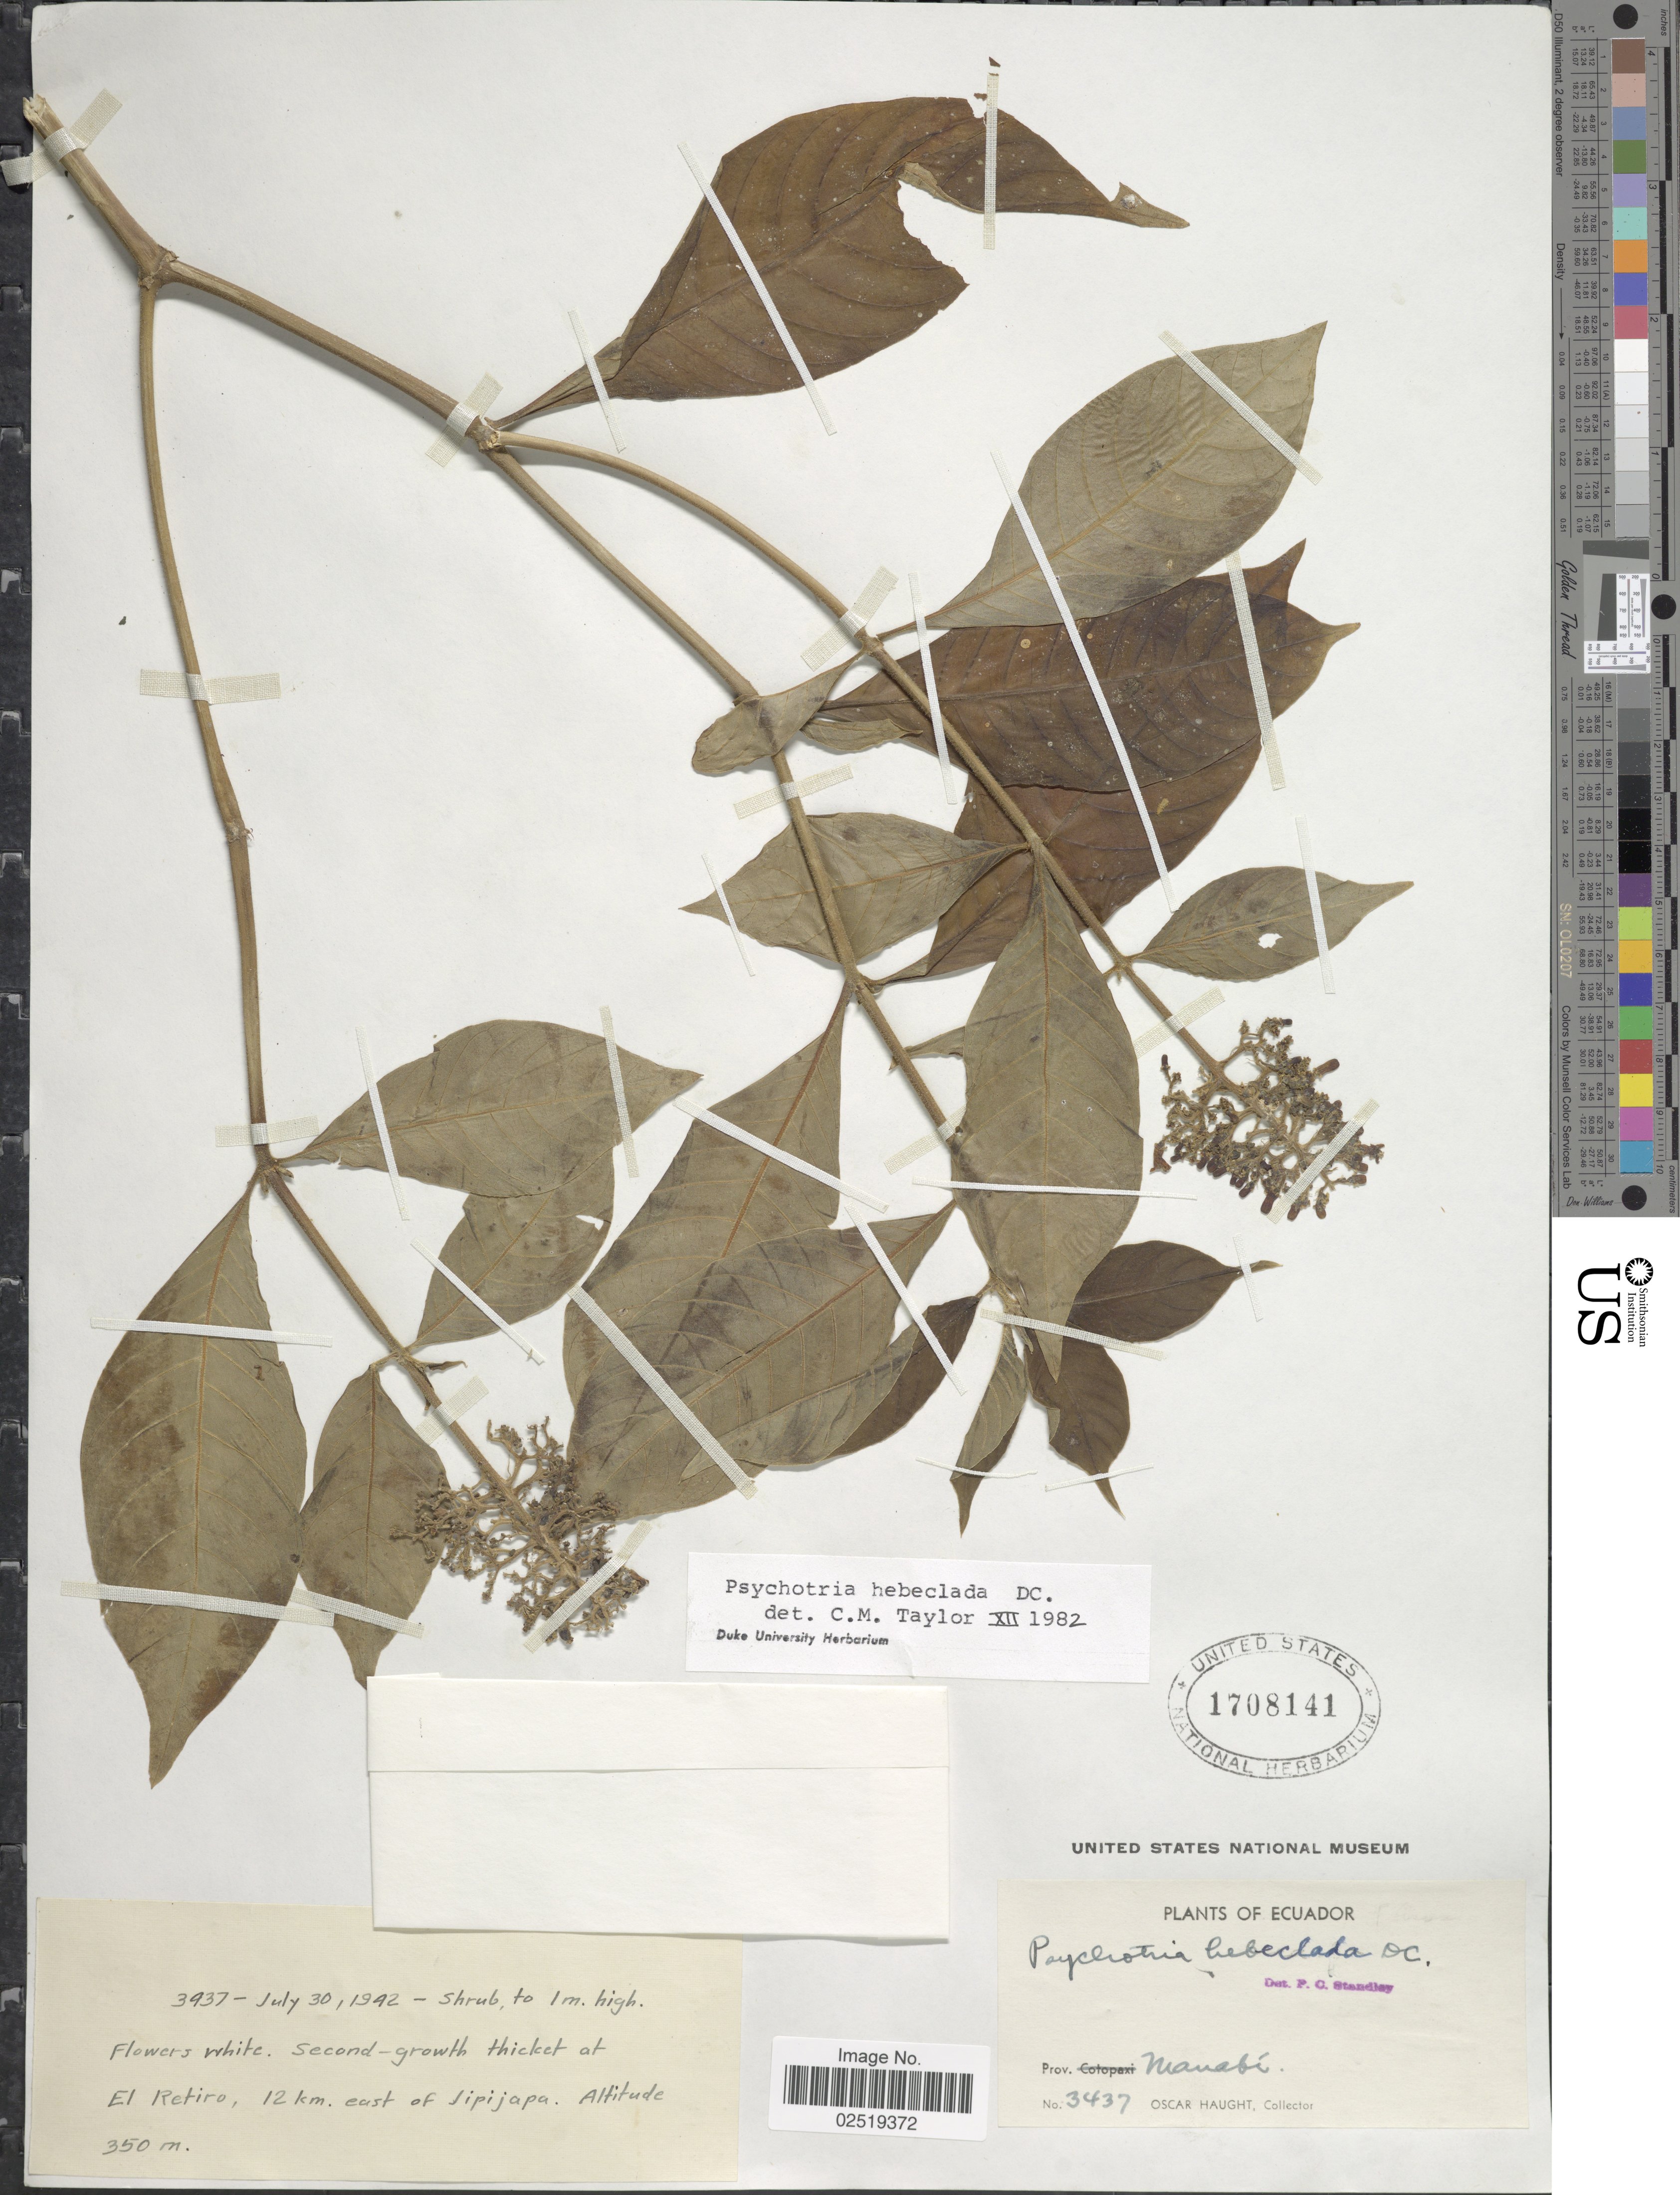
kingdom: Plantae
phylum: Tracheophyta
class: Magnoliopsida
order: Gentianales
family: Rubiaceae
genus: Psychotria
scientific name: Psychotria hebeclada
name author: DC.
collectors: O. L. Haught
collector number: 3437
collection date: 1942-07-30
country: Ecuador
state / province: Manabí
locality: Prov. Manabi. Second-growth thicket at el Retiro, 12 km. east of Jipijapa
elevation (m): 350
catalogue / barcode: US 1708141